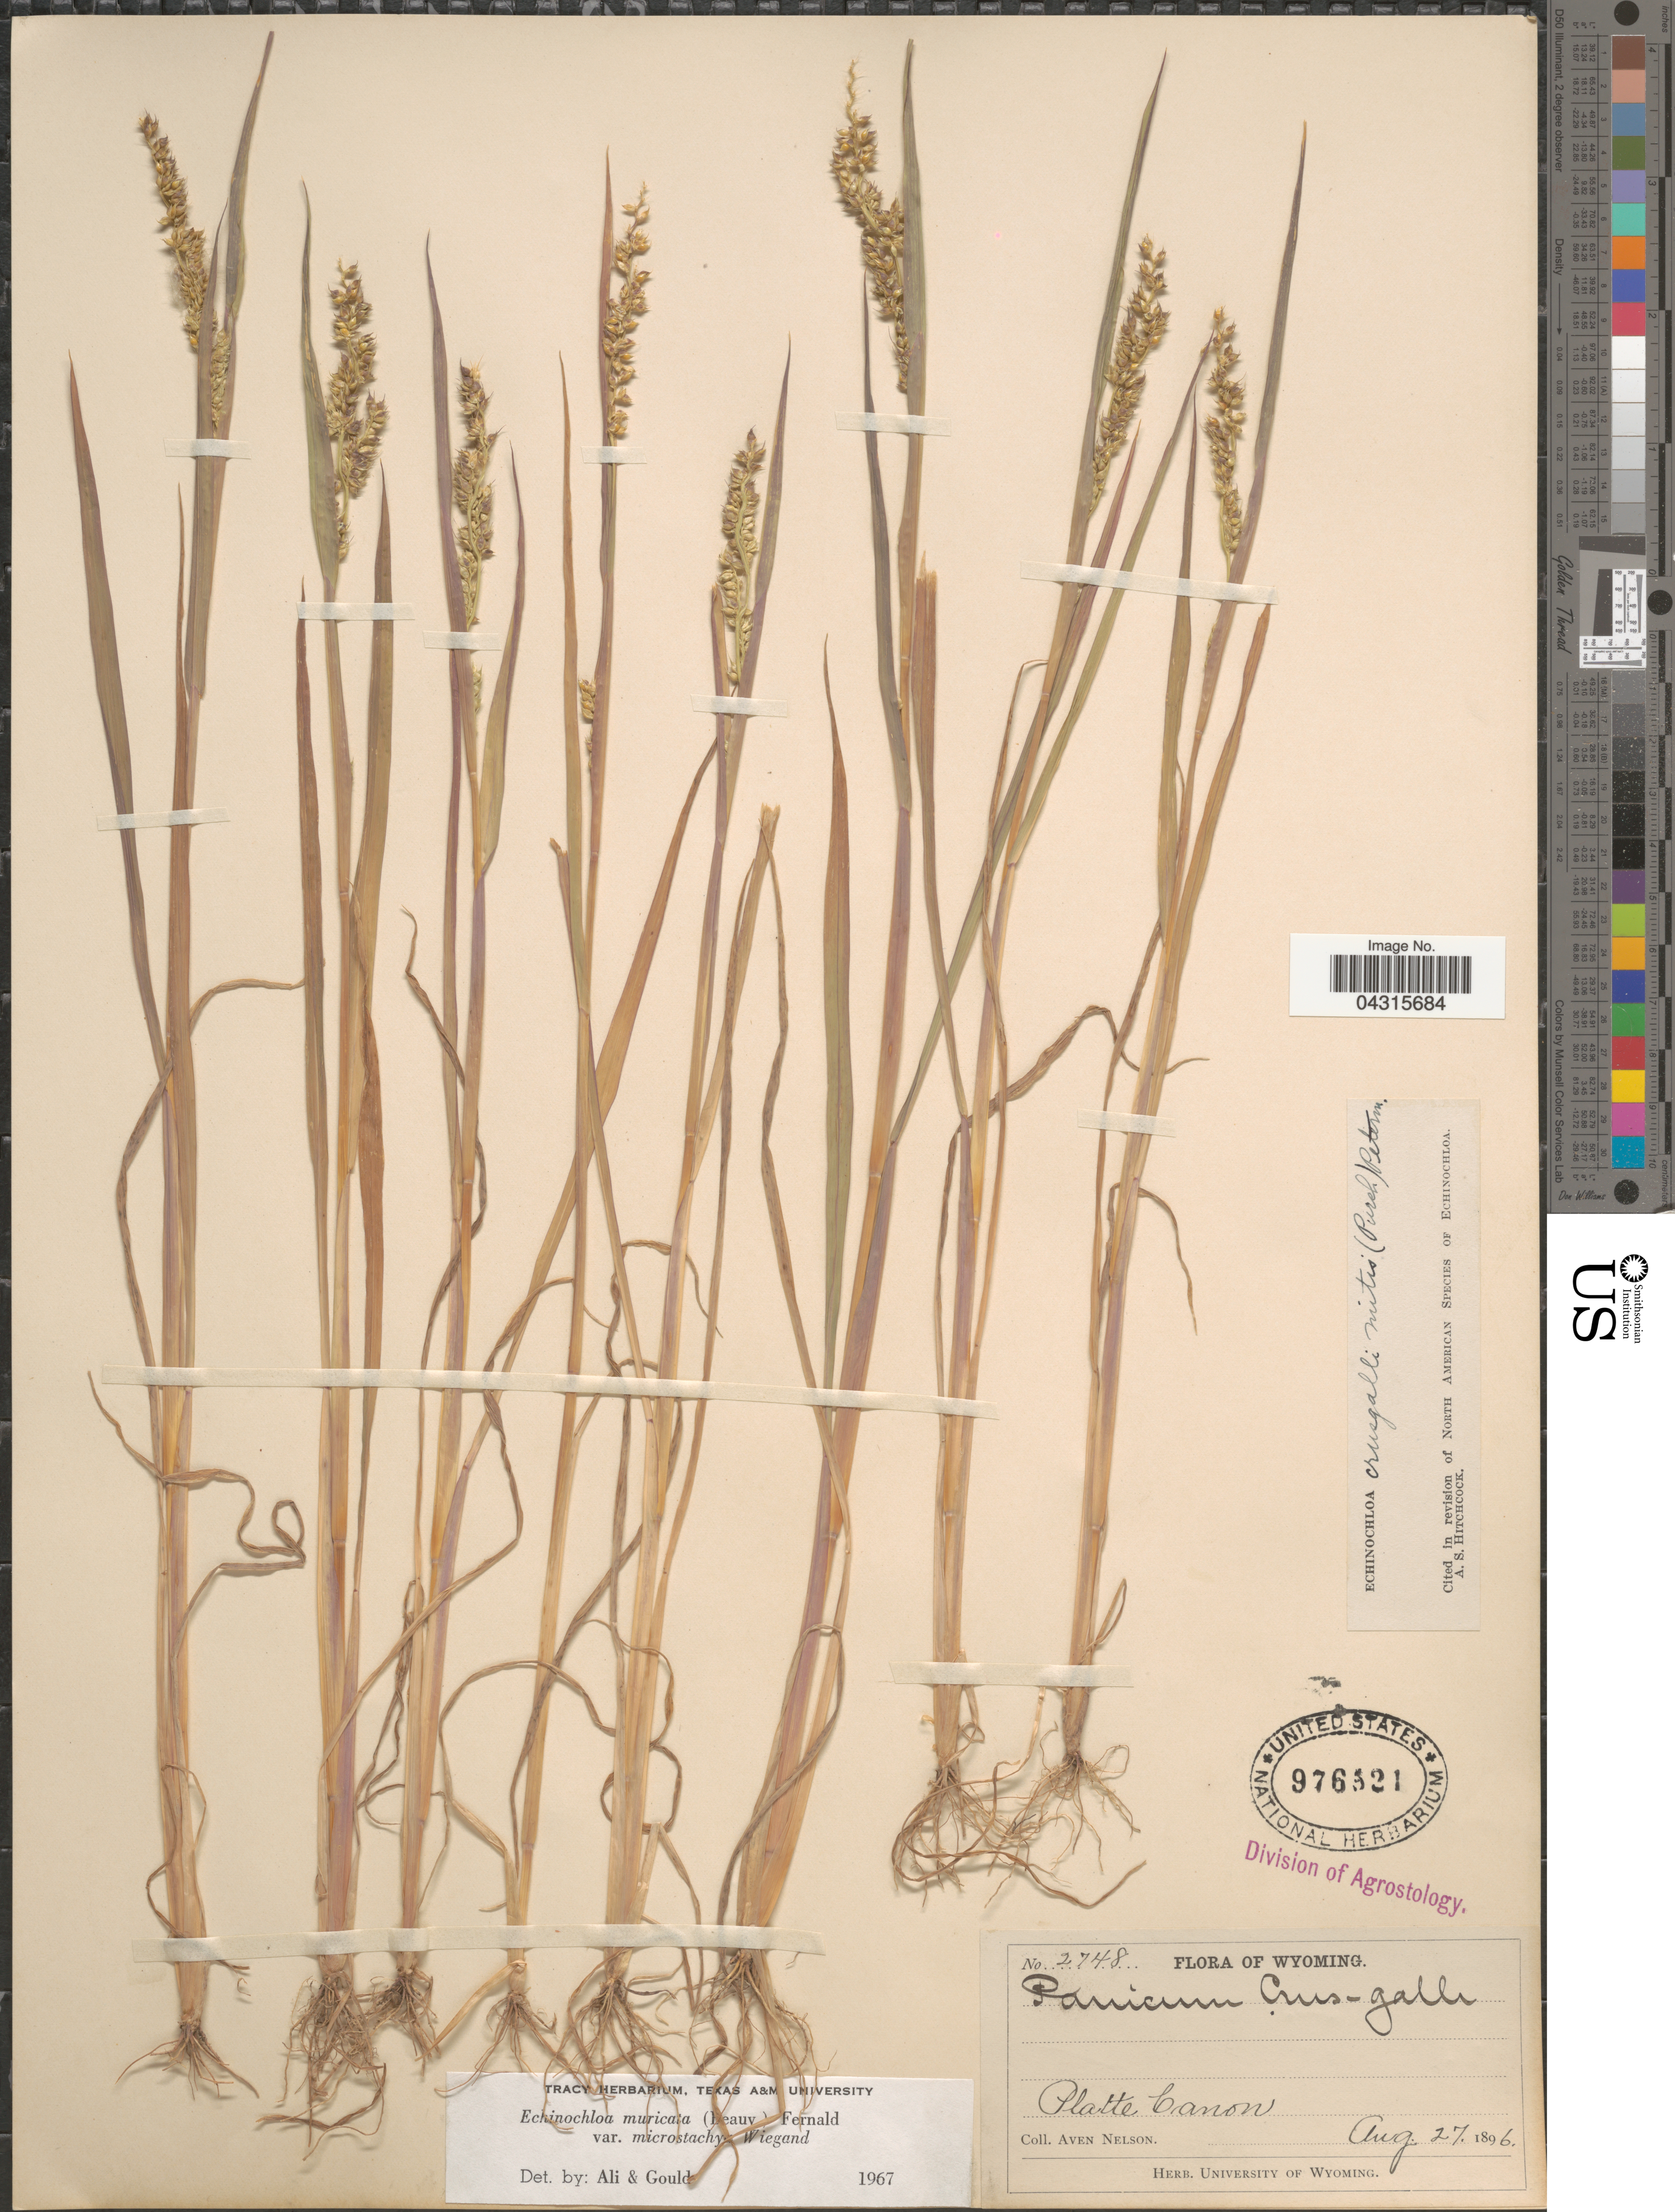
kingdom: Plantae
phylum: Tracheophyta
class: Liliopsida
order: Poales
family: Poaceae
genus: Echinochloa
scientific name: Echinochloa muricata var. microstachya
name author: Wiegand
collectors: A. Nelson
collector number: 2748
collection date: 1896-08-27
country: United States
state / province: Wyoming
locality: Platte Canon.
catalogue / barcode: US 976521